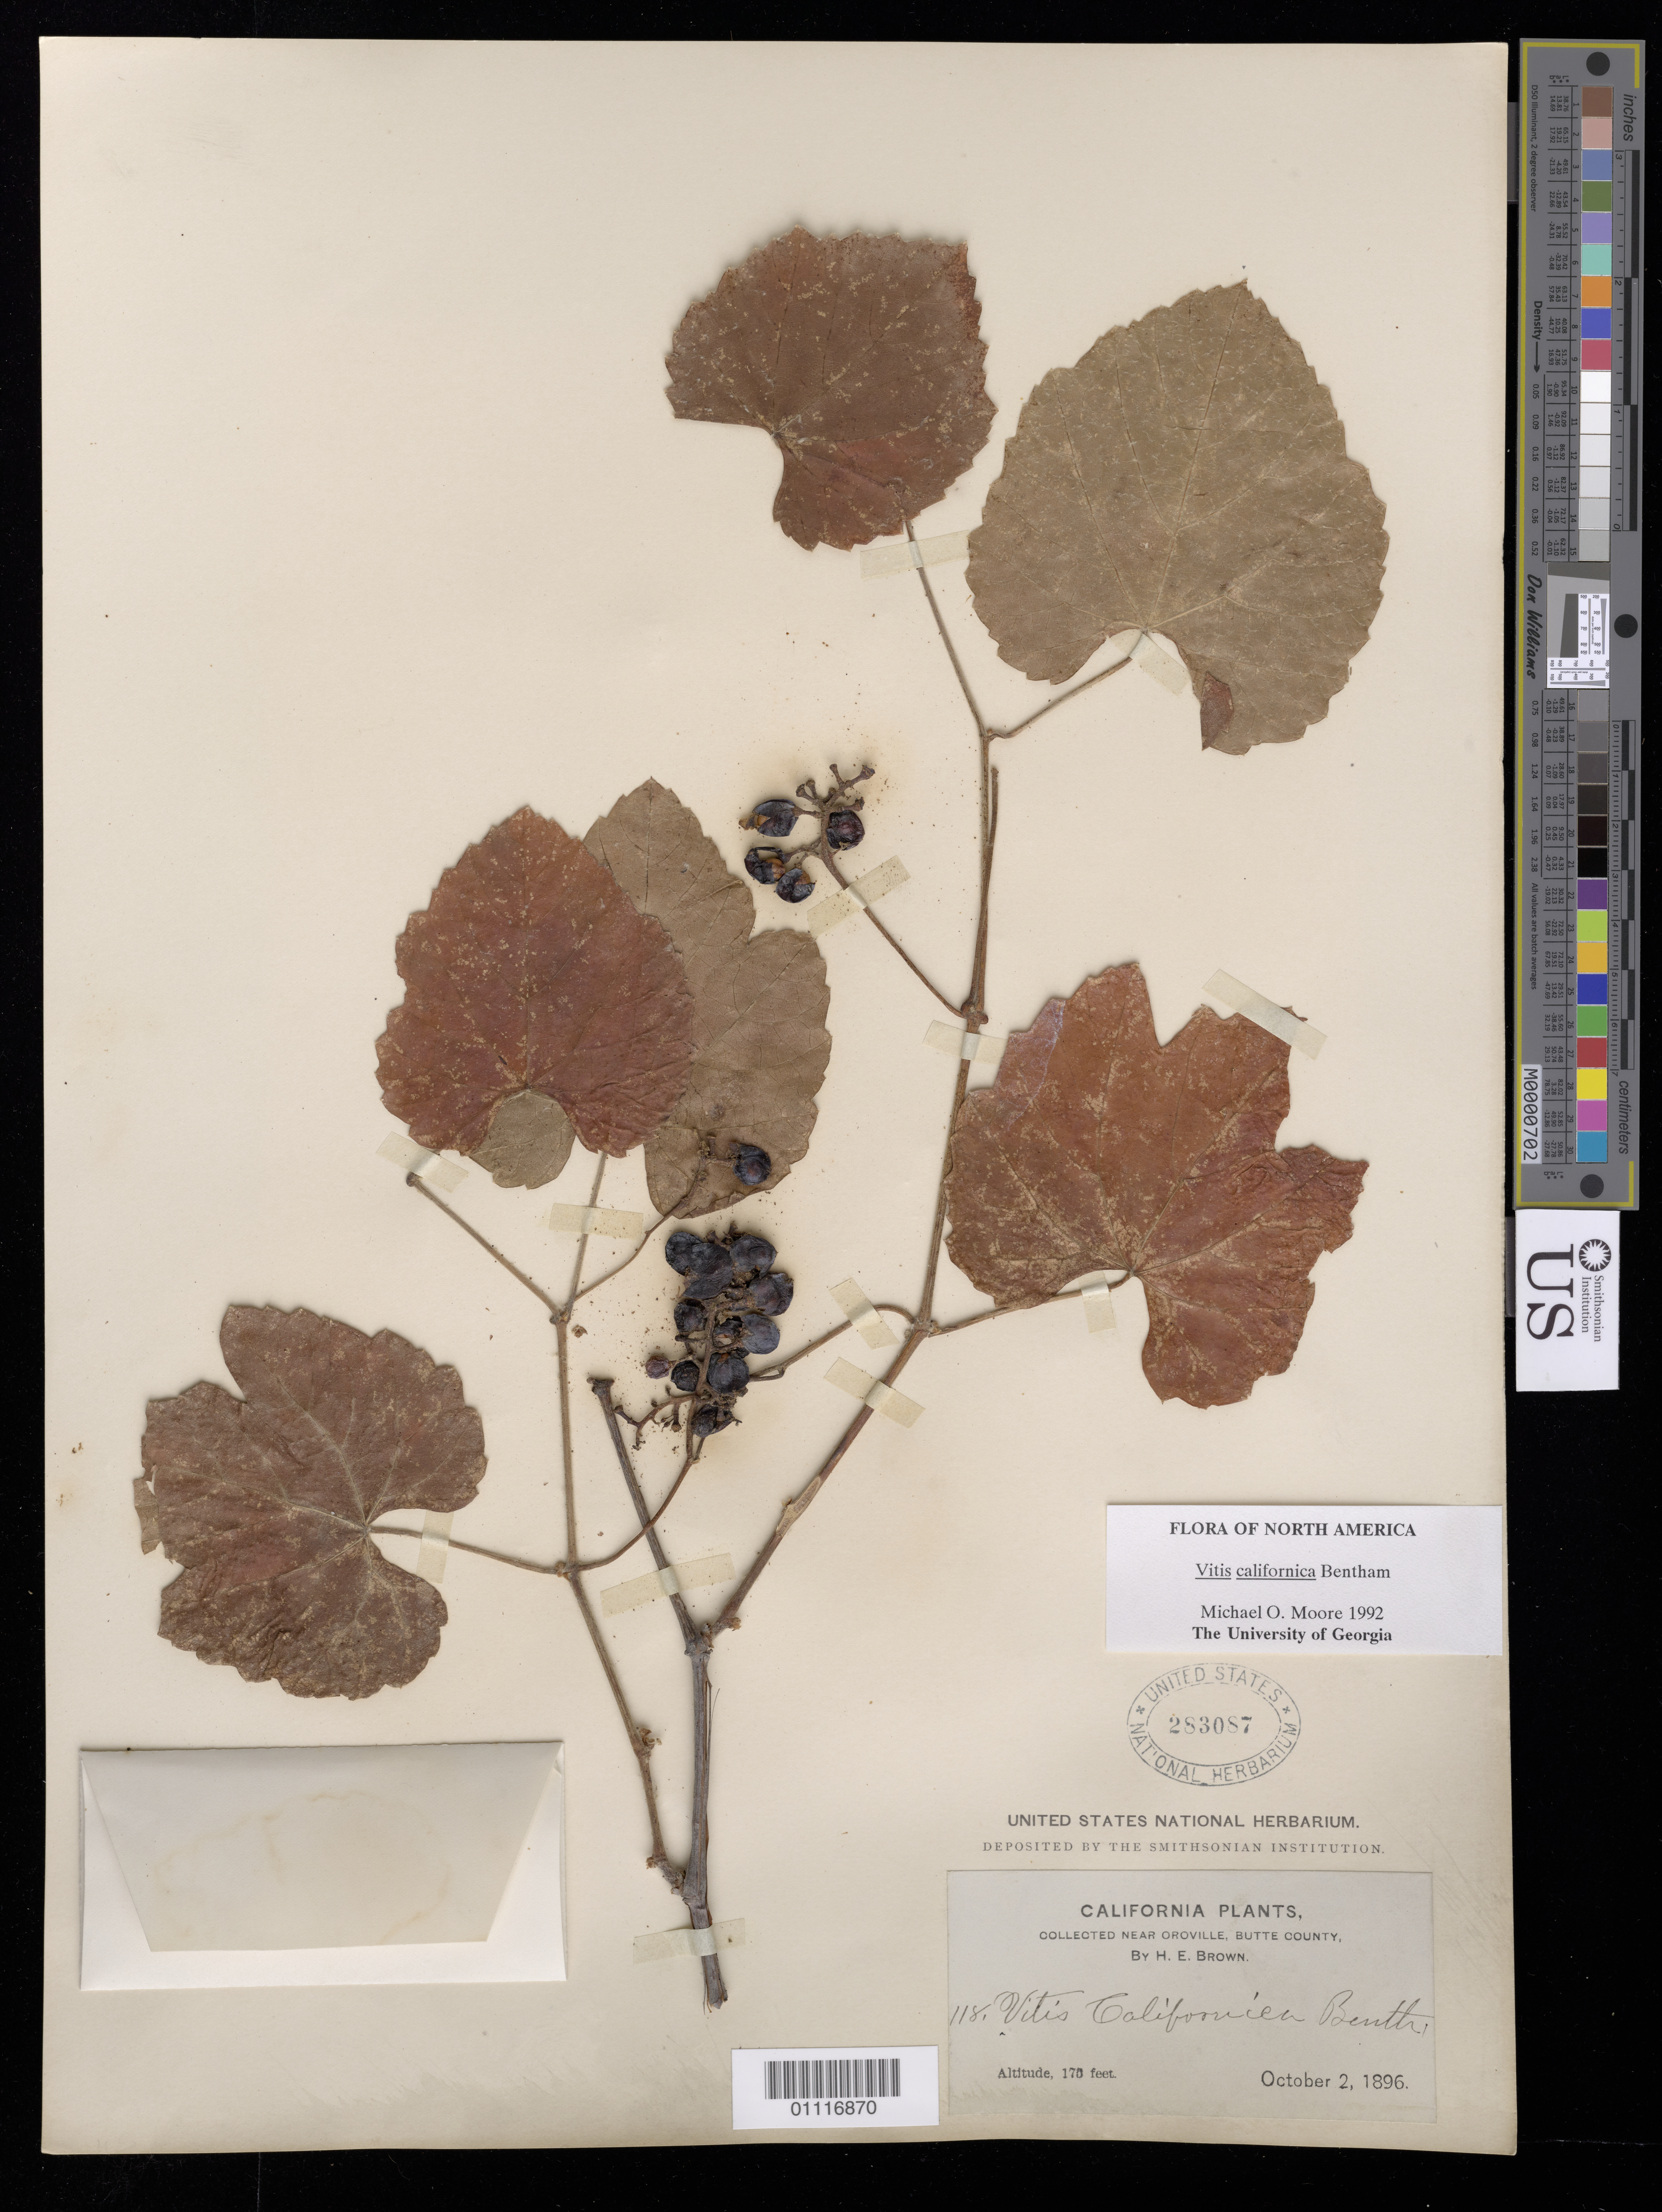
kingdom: Plantae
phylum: Tracheophyta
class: Magnoliopsida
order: Vitales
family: Vitaceae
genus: Vitis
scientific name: Vitis californica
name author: Benth.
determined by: Moore, M. O.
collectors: H. E. Brown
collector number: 118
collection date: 1896-10-02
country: United States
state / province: California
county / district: Butte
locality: near Oroville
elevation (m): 52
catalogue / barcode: US 283087